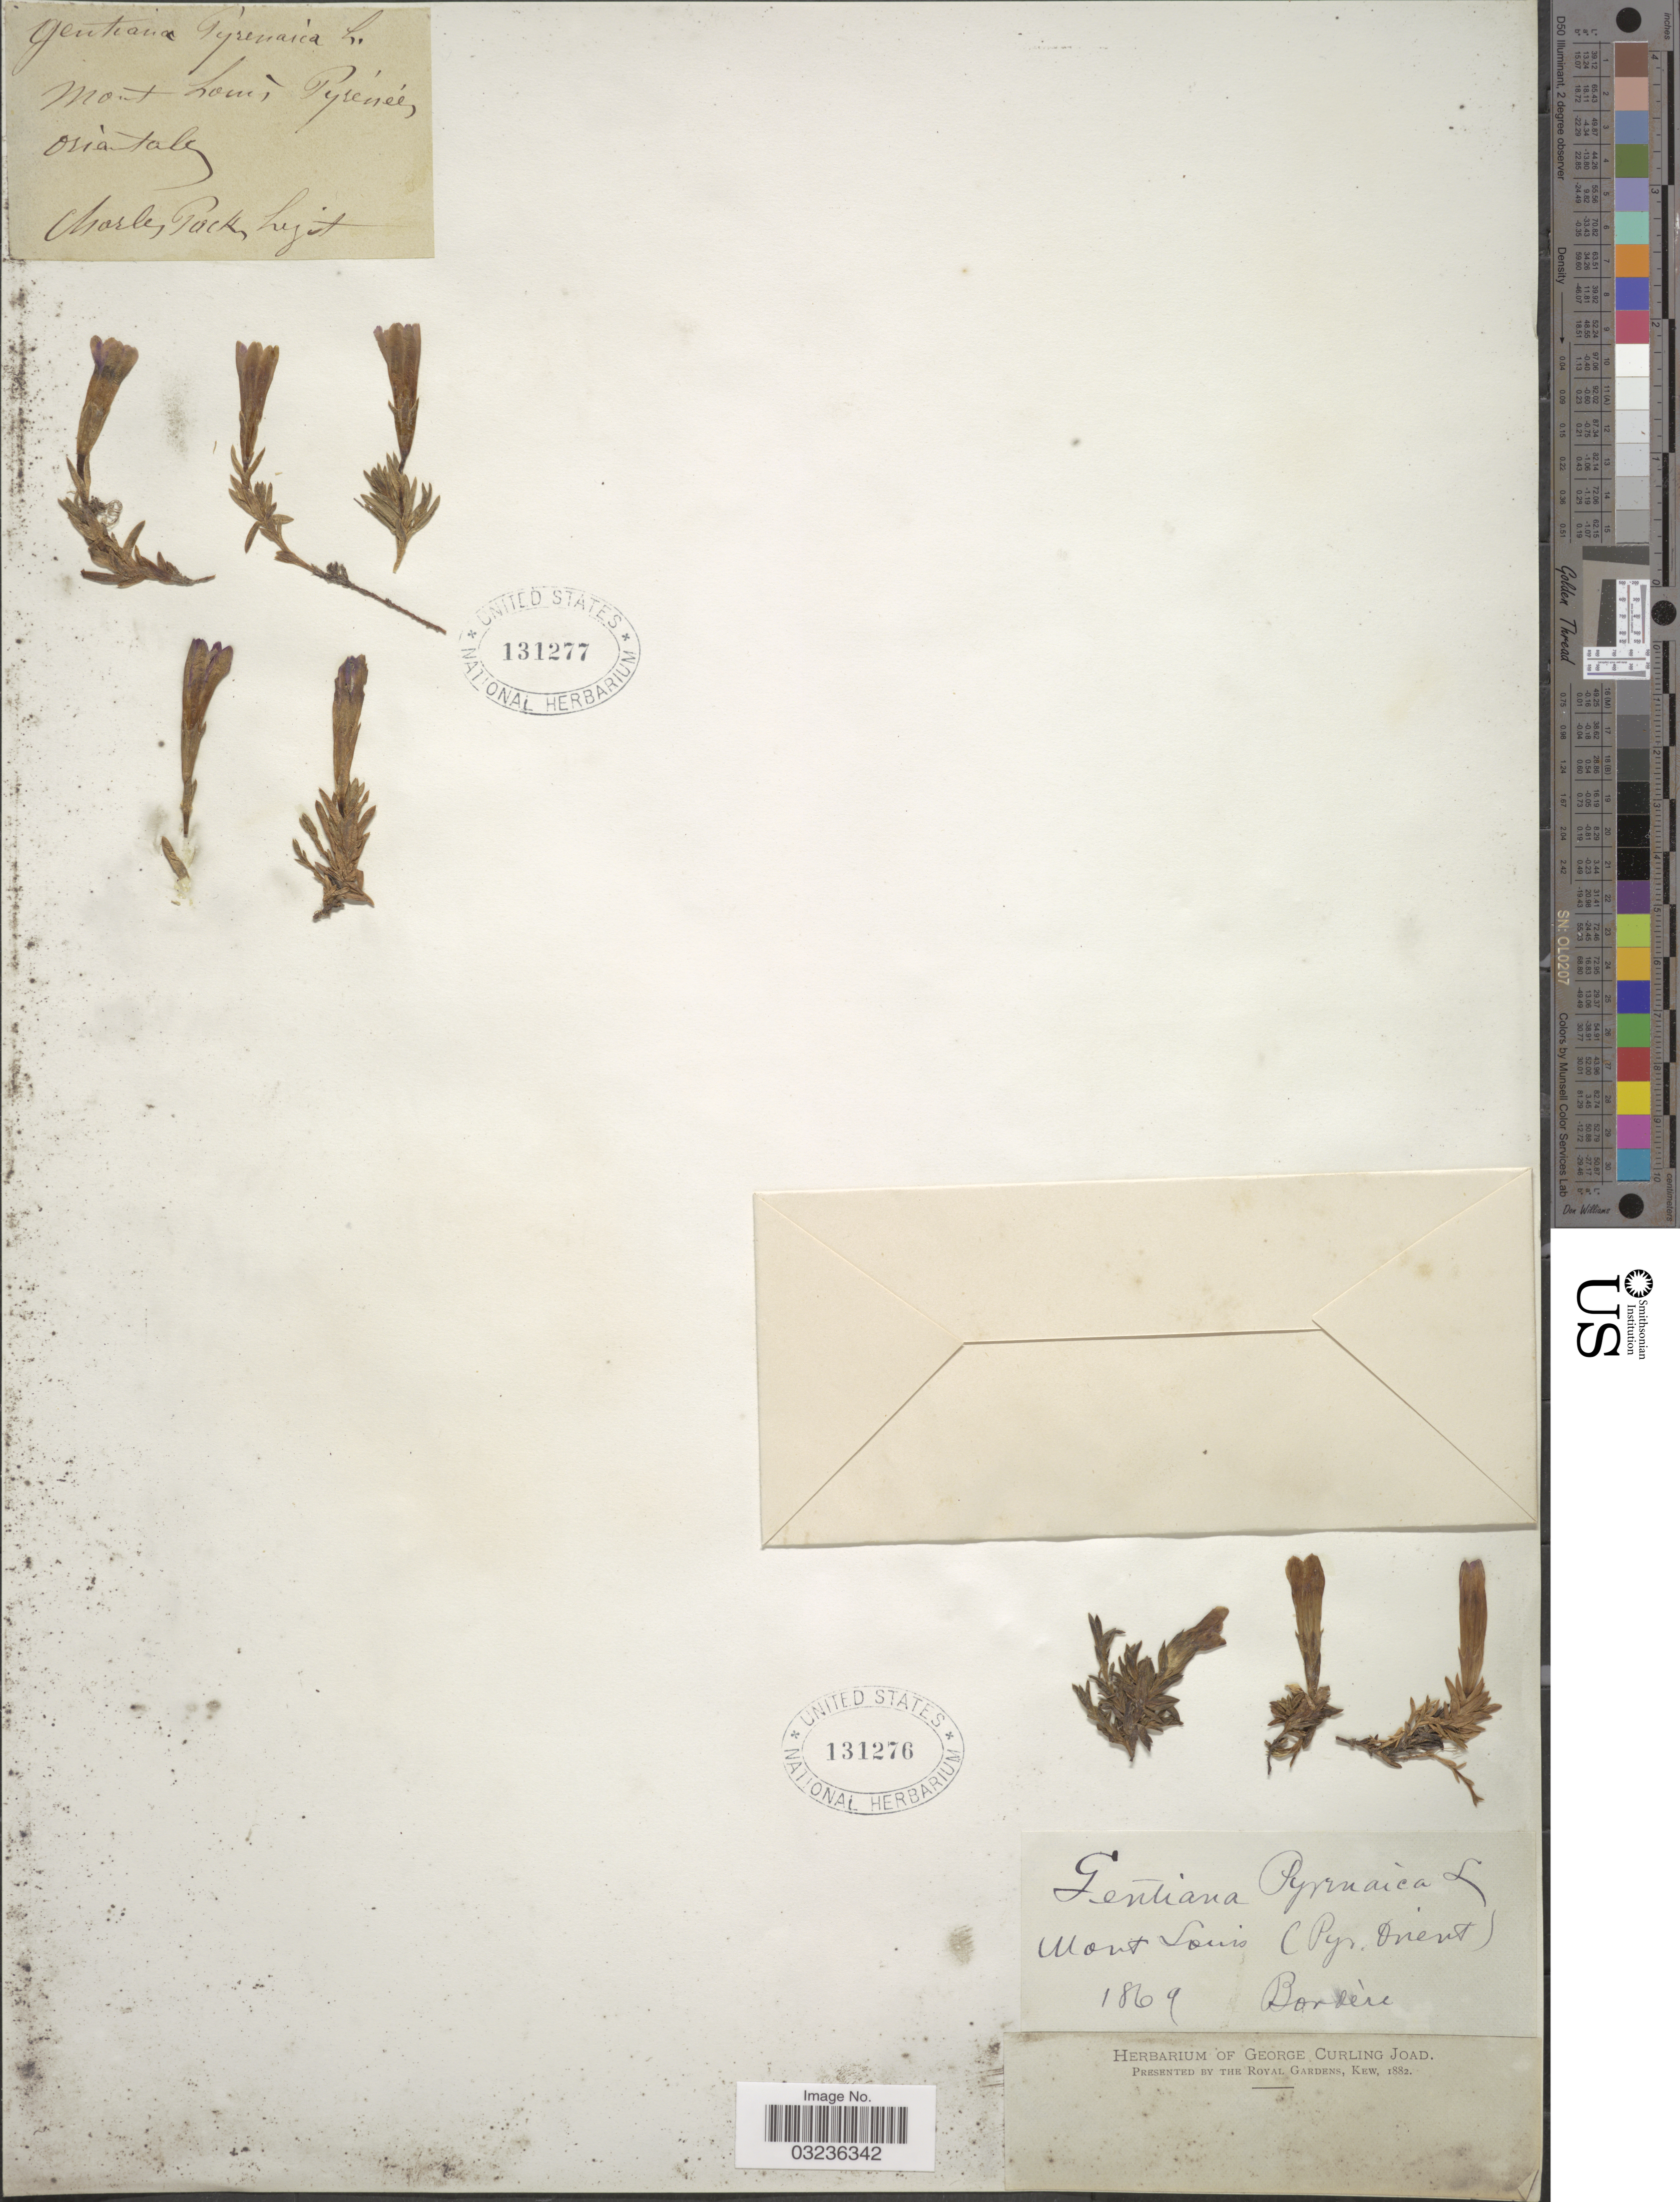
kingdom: Plantae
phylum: Tracheophyta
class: Magnoliopsida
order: Gentianales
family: Gentianaceae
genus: Gentiana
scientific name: Gentiana pyrenaica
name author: L.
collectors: -. Bordère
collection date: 1869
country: France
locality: Mont Louis (Pyr. Orient).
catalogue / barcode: US 131276